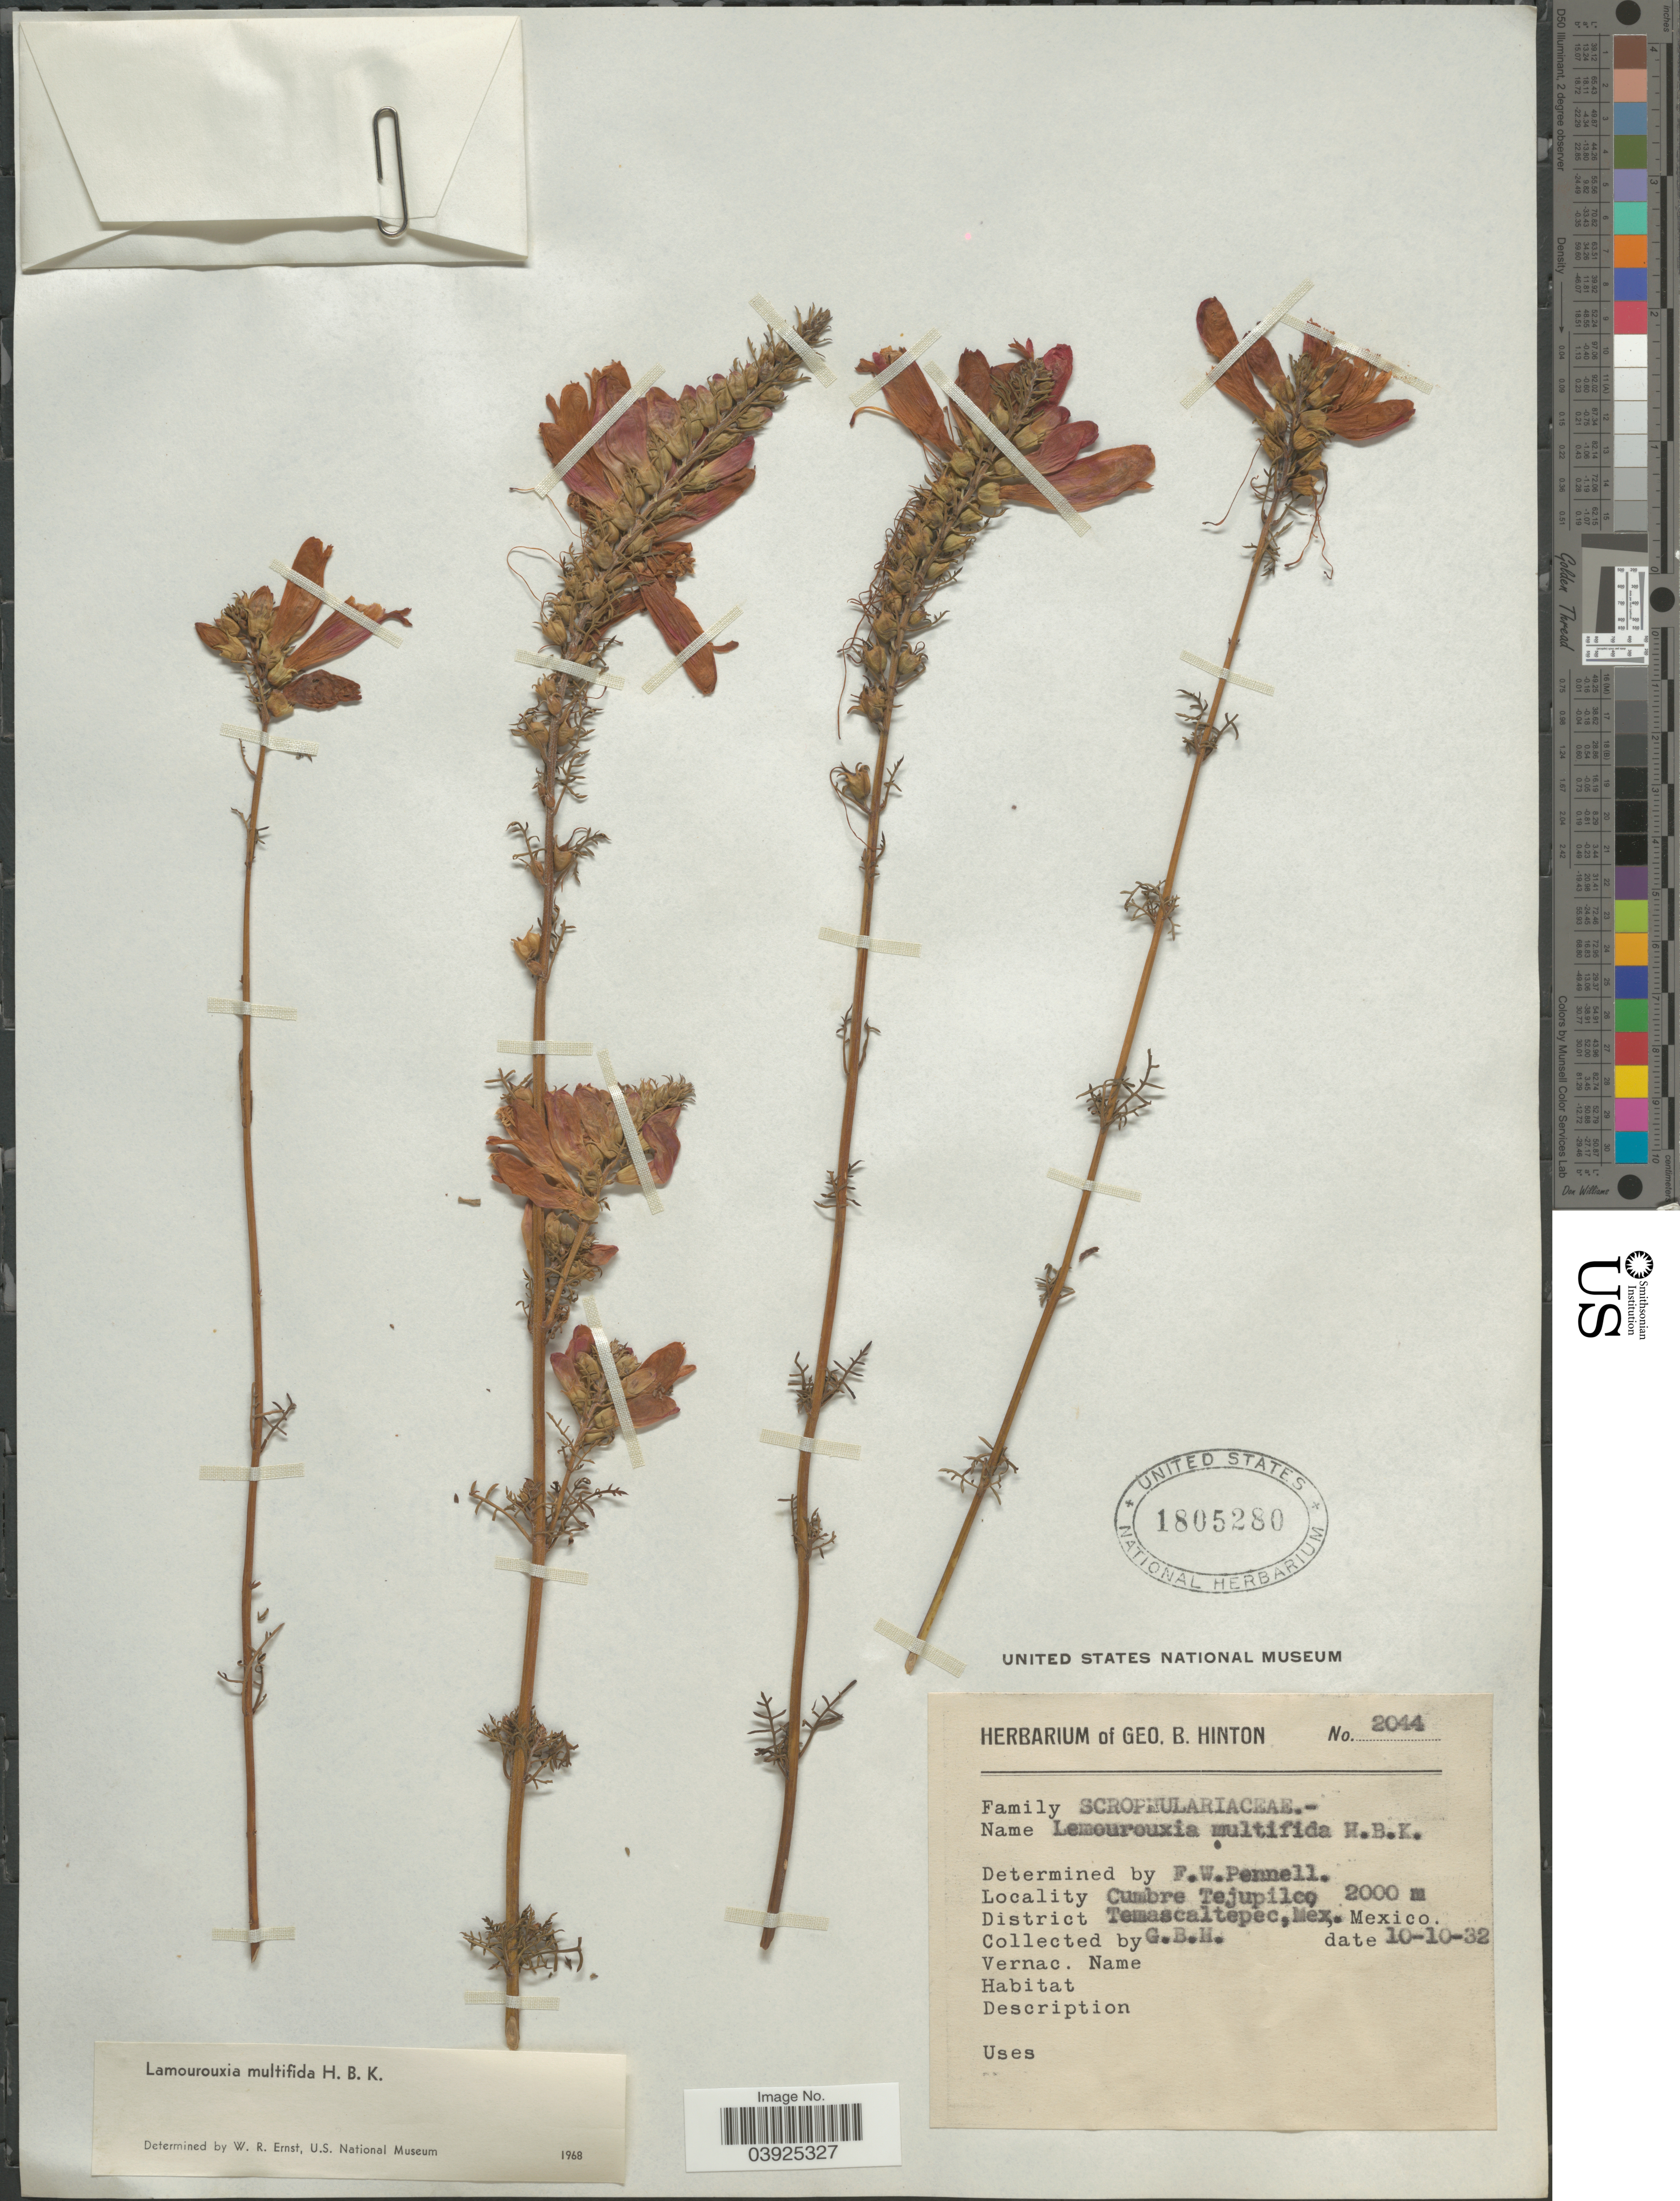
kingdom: Plantae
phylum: Tracheophyta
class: Magnoliopsida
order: Lamiales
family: Orobanchaceae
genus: Lamourouxia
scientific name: Lamourouxia multifida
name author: Kunth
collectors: G. B. Hinton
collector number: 2044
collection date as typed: Transcribed d/m/y: 10/10/32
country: Mexico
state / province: México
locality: Cumbre Tejupilco. District Temascaltepec.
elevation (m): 2000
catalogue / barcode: US 1805280